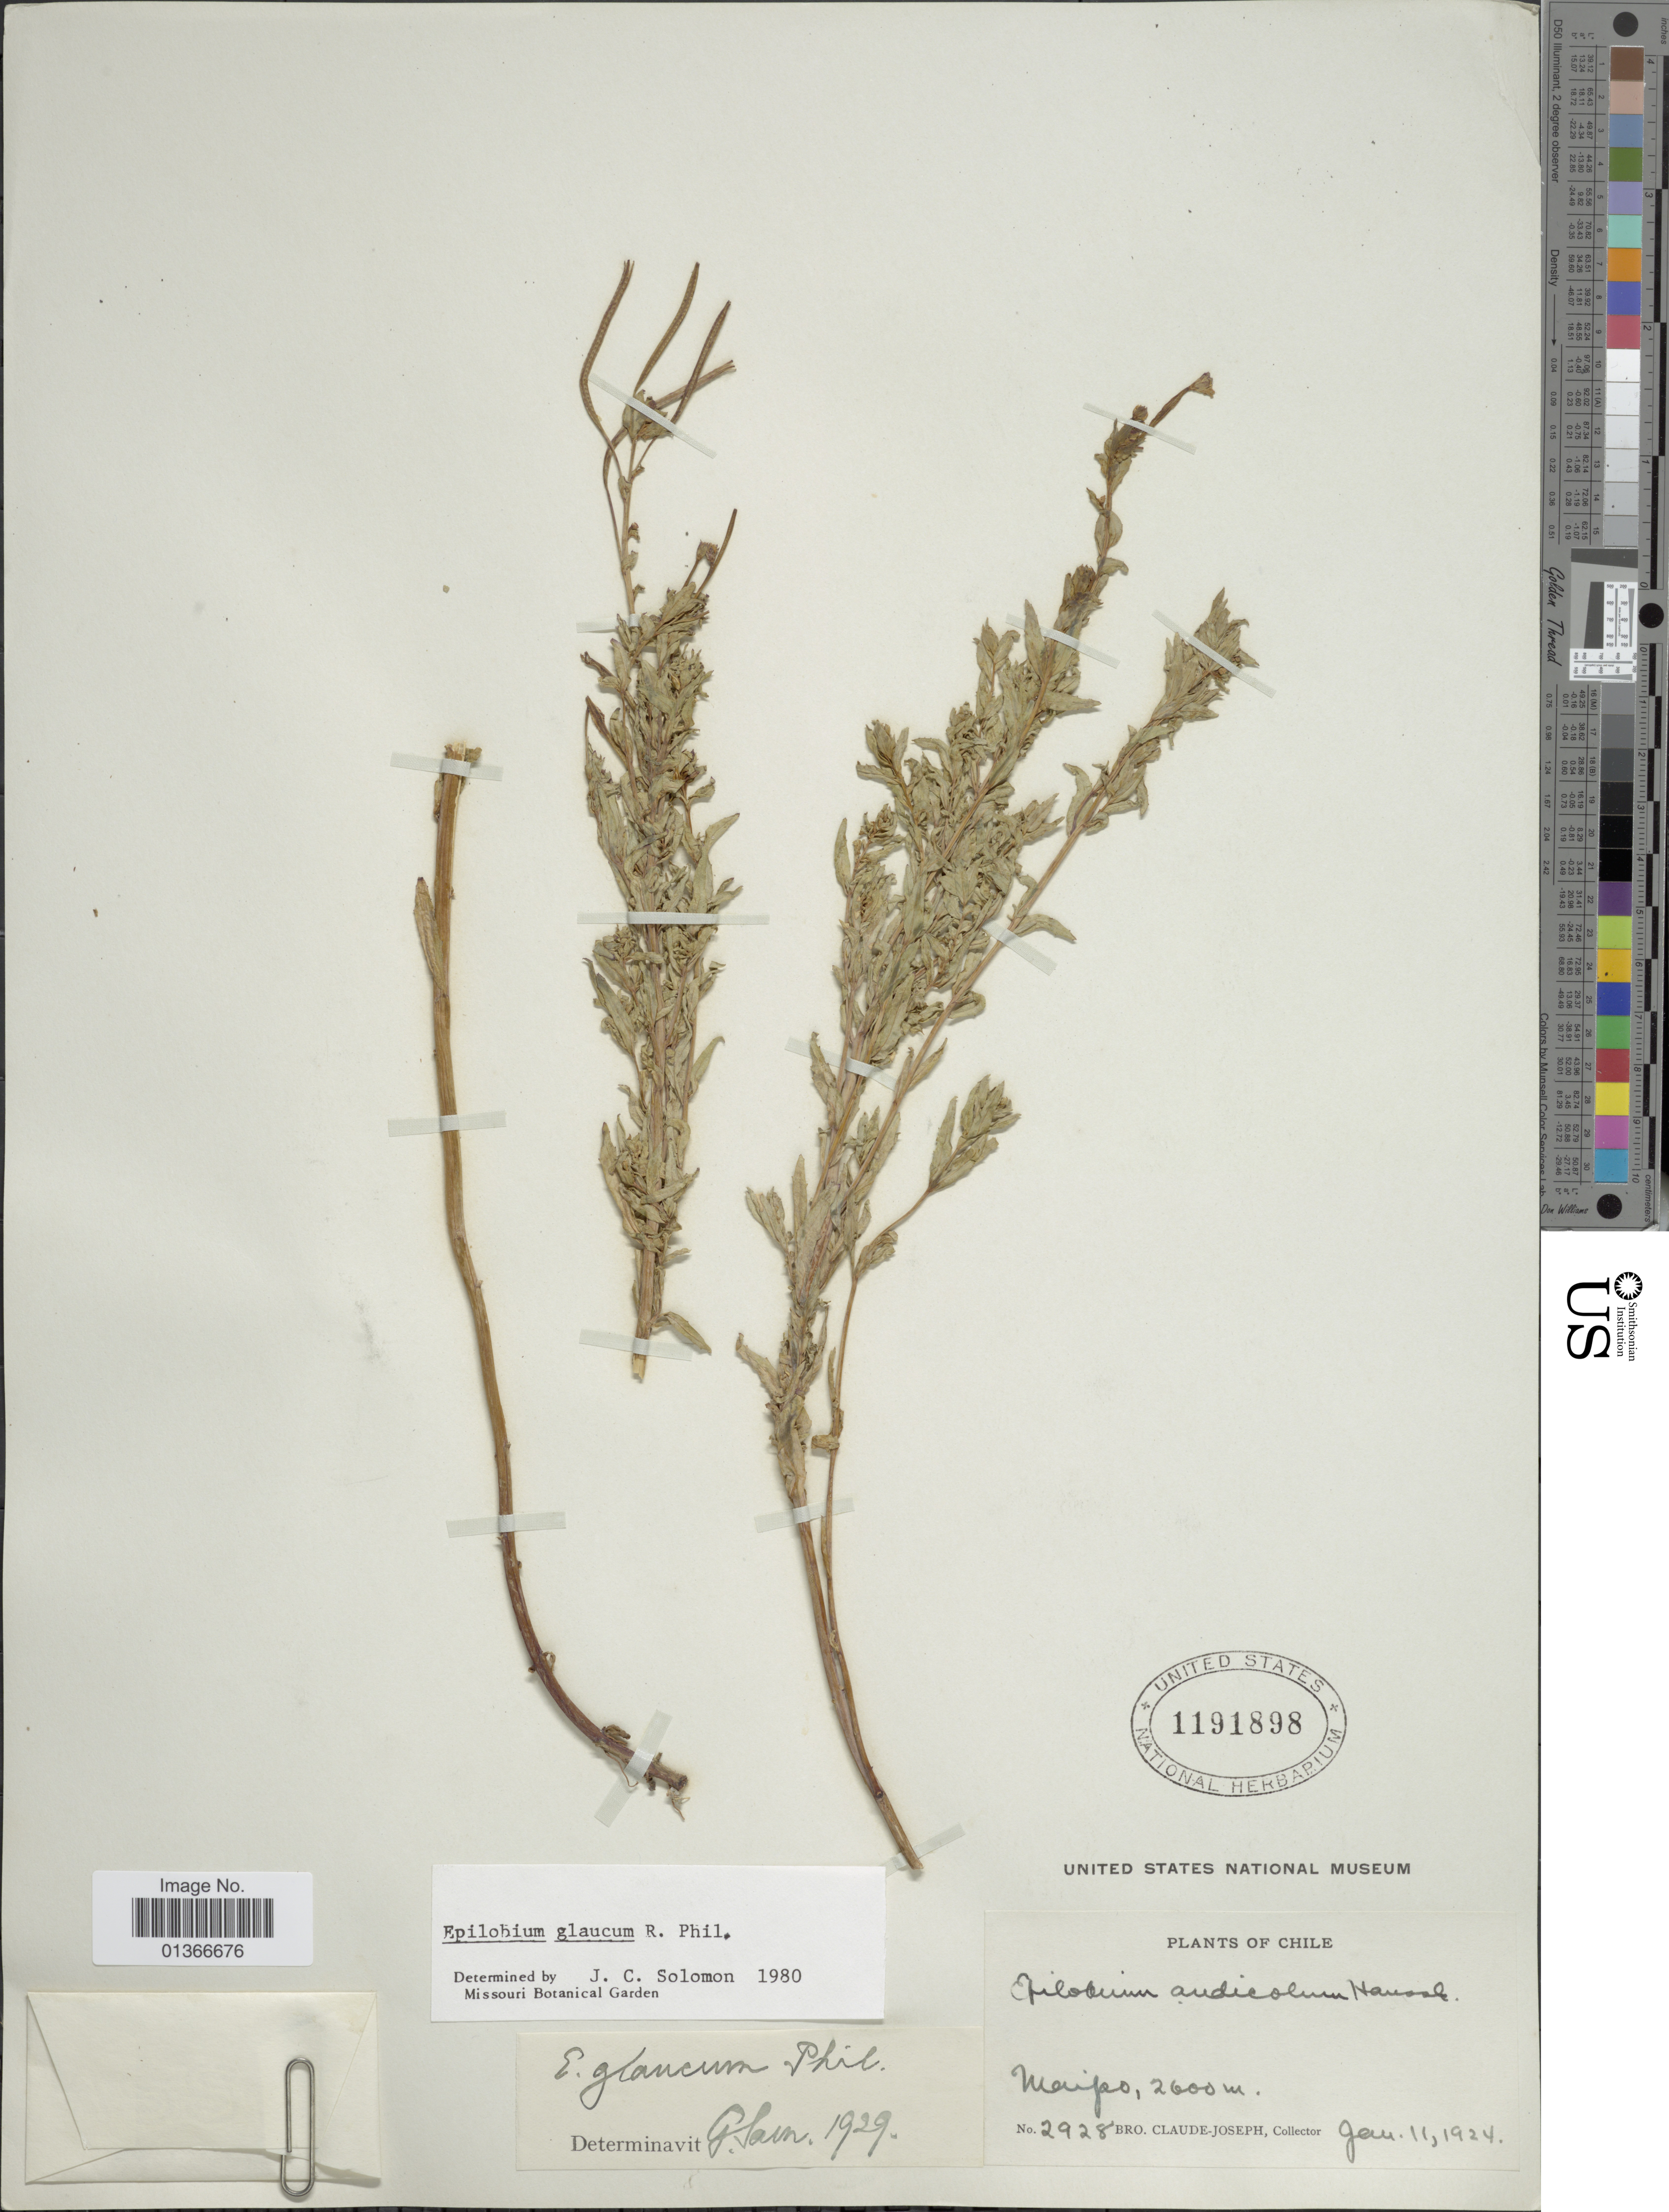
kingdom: Plantae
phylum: Tracheophyta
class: Magnoliopsida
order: Myrtales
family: Onagraceae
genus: Epilobium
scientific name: Epilobium glaucum Howell, nom. illeg.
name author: Howell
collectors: Bro. Claude-Joseph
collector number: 2928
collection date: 1924-01-11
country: Chile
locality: Maipo.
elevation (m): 2600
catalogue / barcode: US 1191898